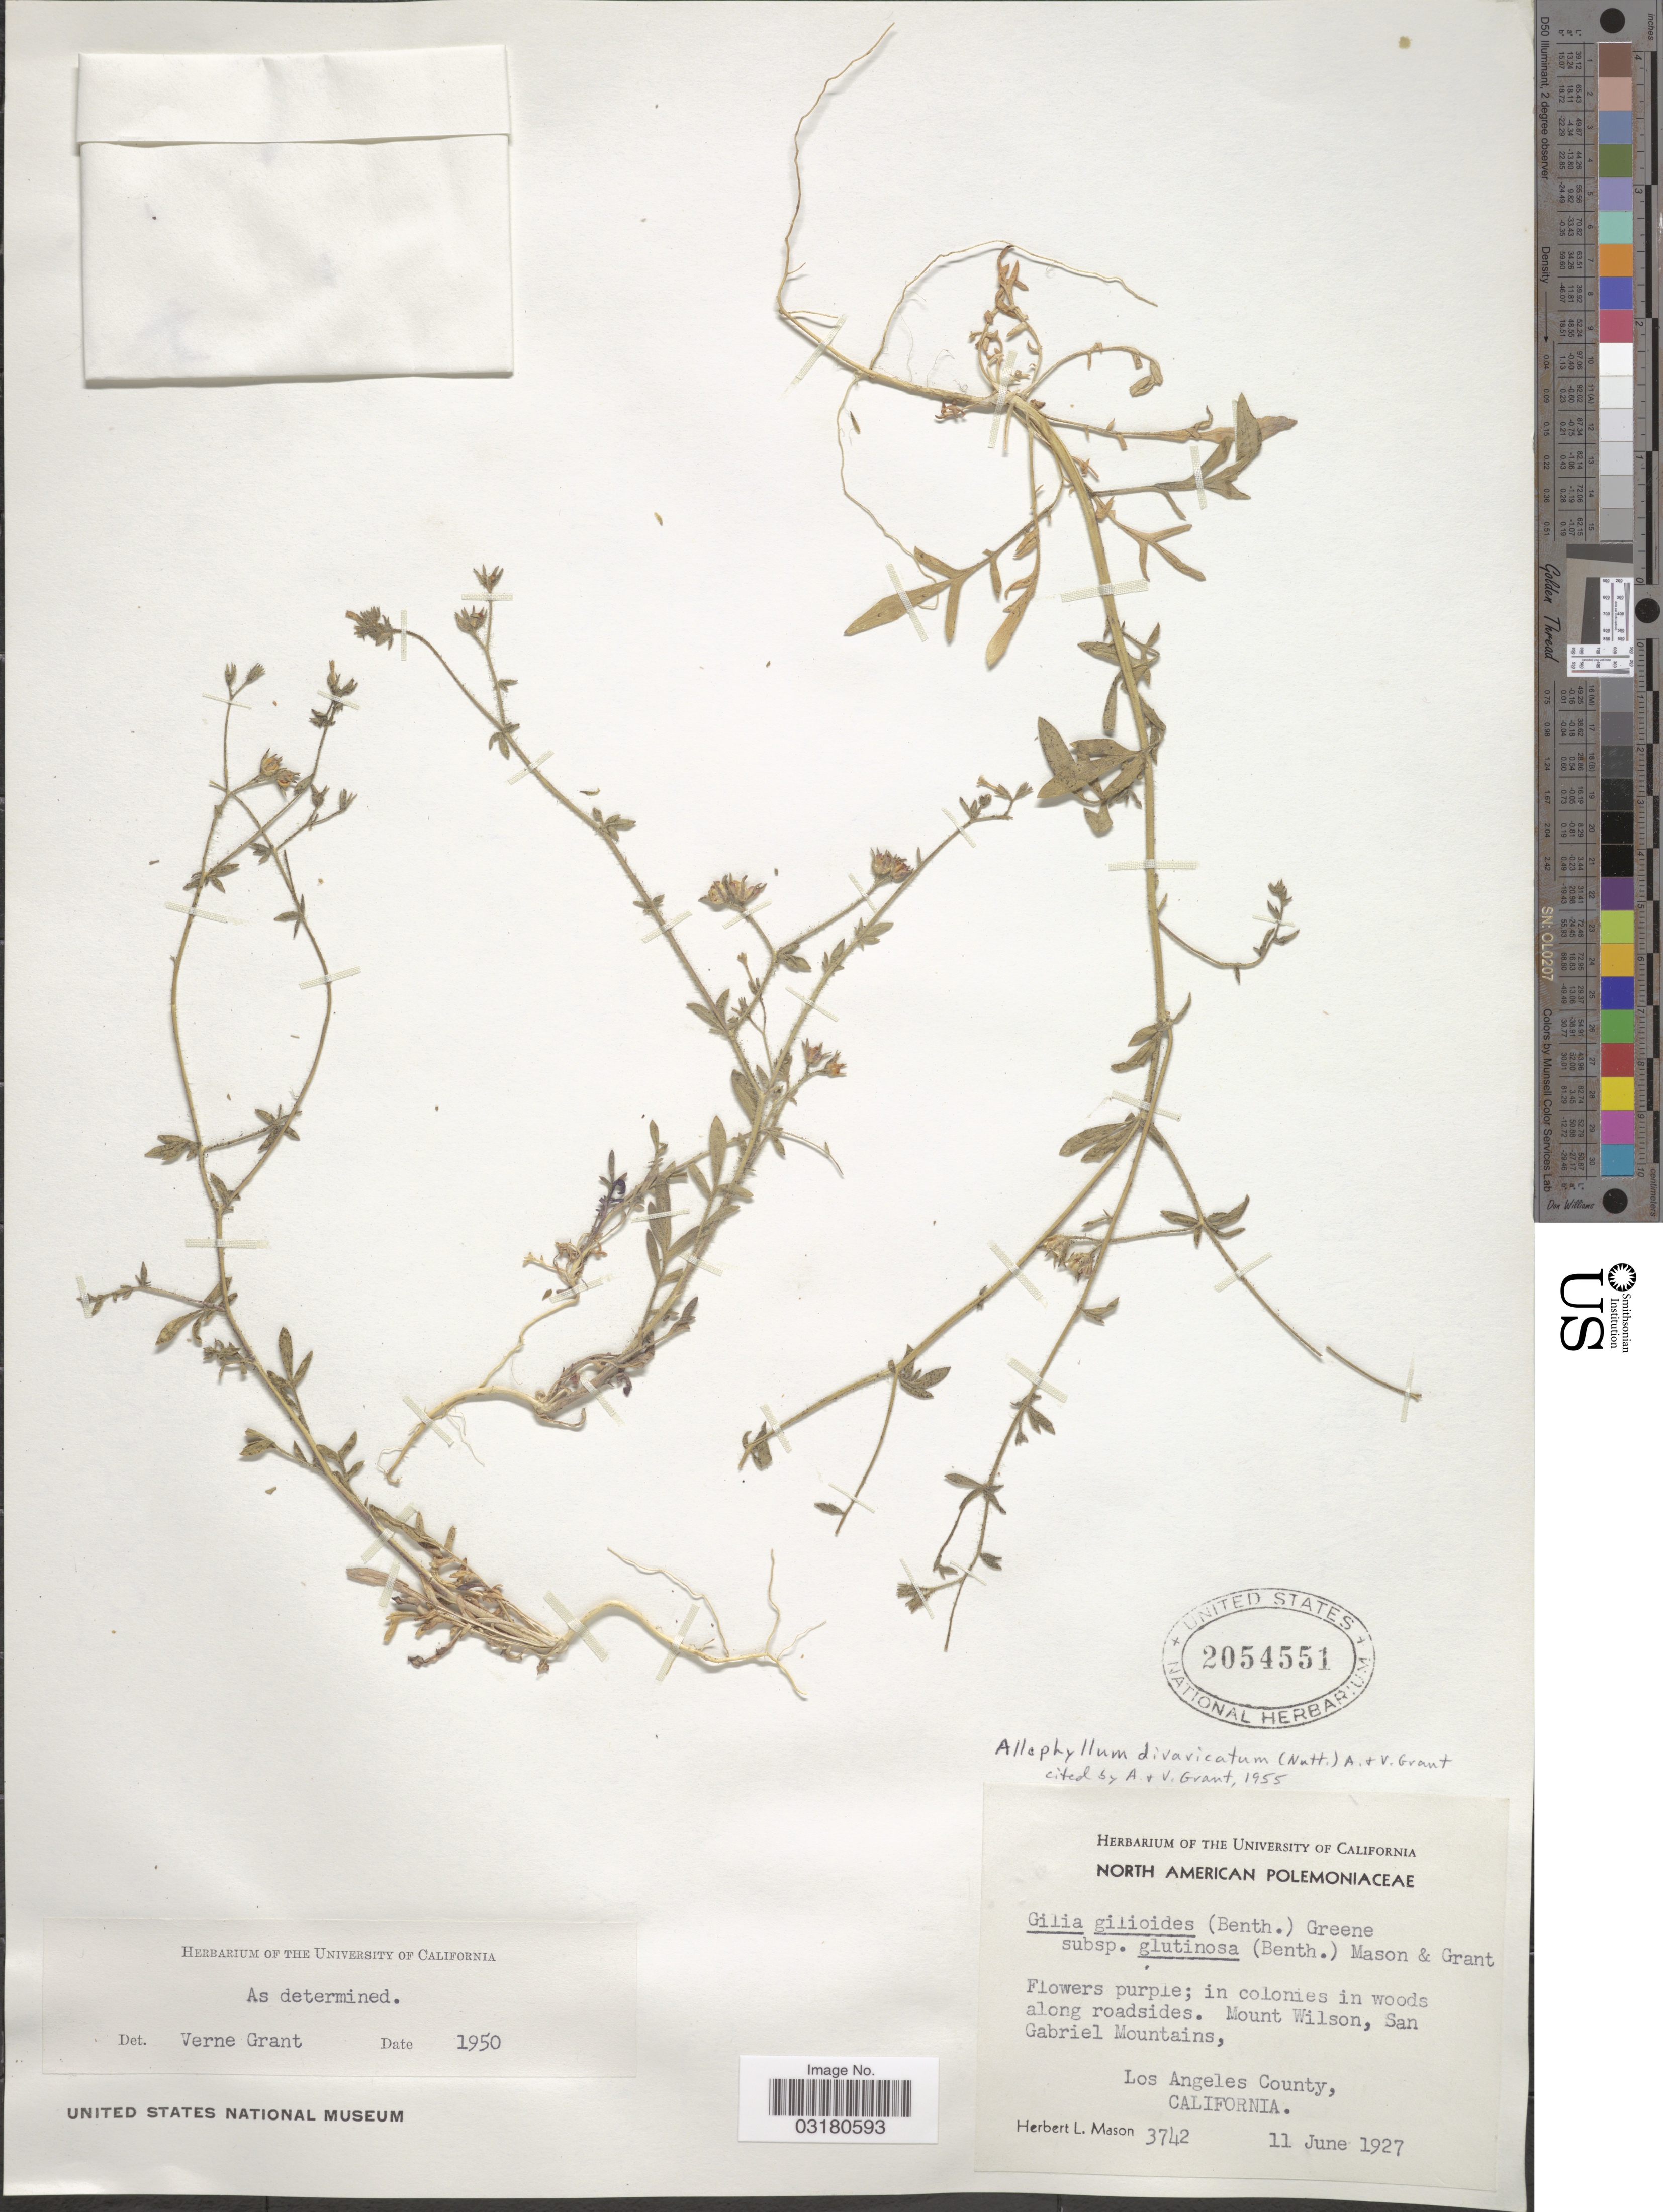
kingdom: Plantae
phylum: Tracheophyta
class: Magnoliopsida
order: Ericales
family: Polemoniaceae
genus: Allophyllum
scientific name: Allophyllum divaricatum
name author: (Nutt.) A.D. Grant & V.E. Grant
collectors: H. L. Mason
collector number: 3742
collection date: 1927-06-11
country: United States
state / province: California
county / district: Los Angeles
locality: Mount Wilson, San Gabriel Mountains, Los Angeles County.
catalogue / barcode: US 2054551